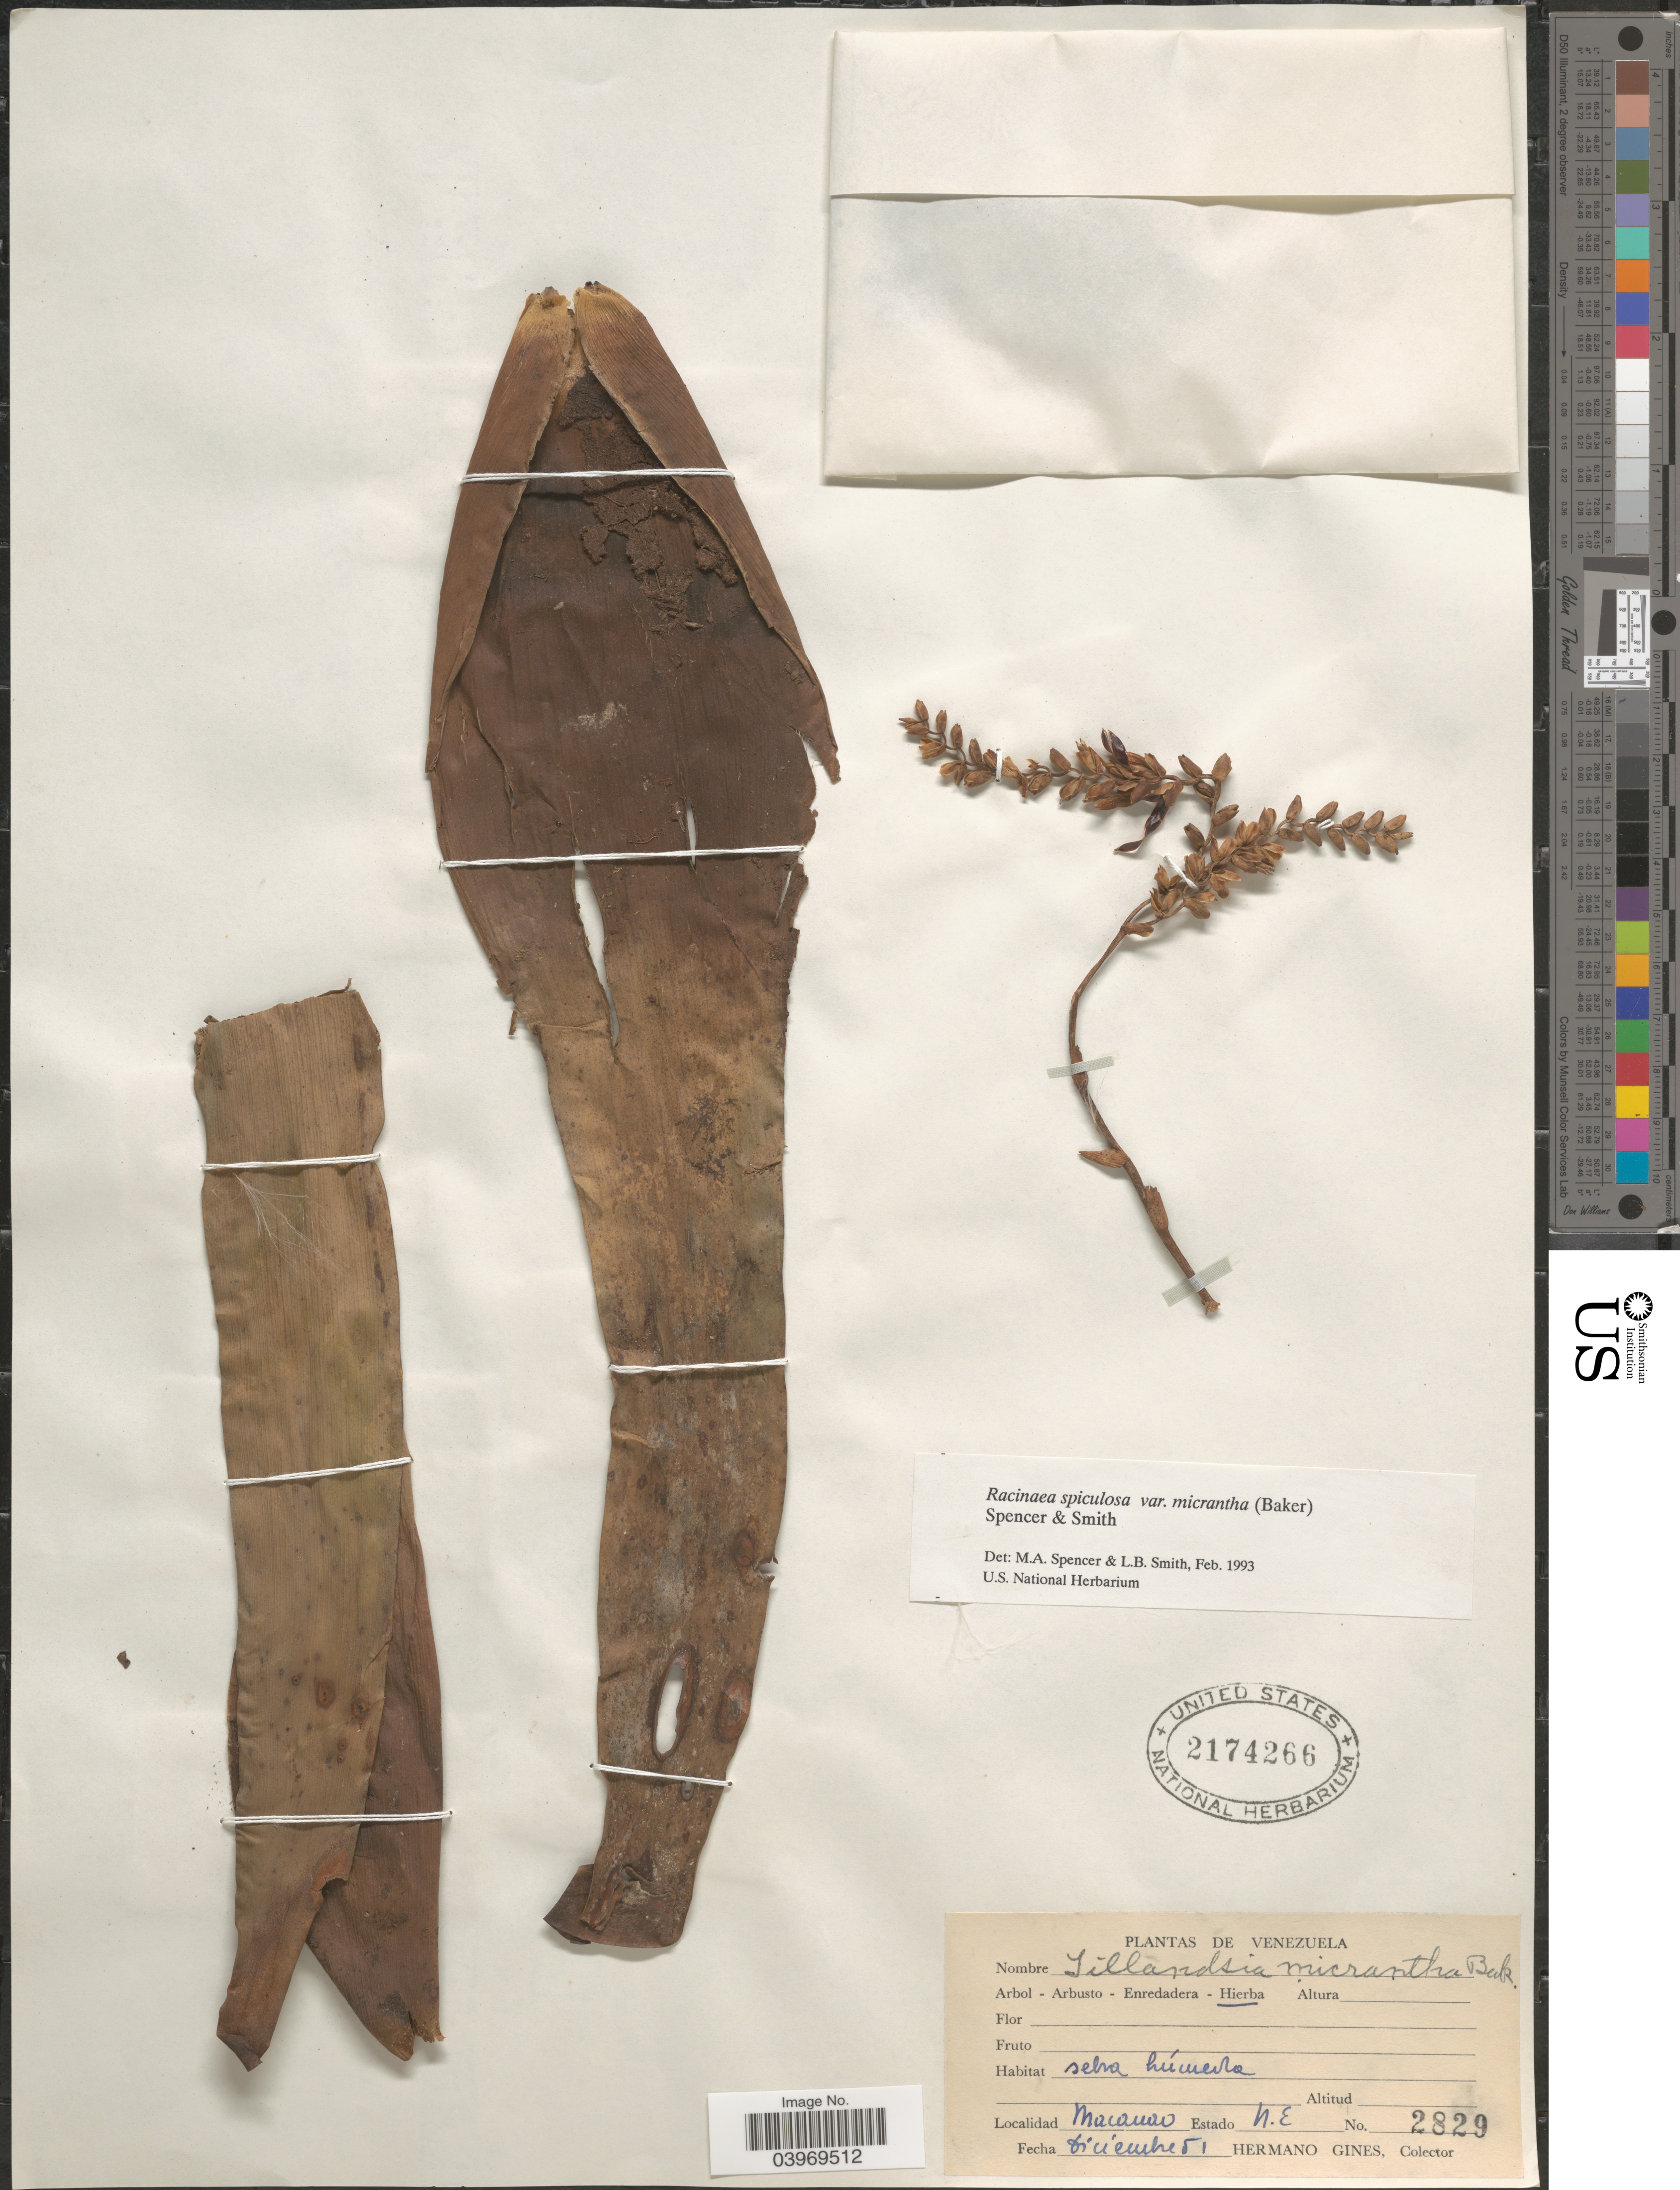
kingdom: Plantae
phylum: Tracheophyta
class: Liliopsida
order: Poales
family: Bromeliaceae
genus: Racinaea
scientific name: Racinaea spiculosa var. micrantha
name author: (Baker) M.A. Spencer & L.B. Sm.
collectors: Bro. Gines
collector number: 2829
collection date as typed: Transcribed d/m/y: /12/51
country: Venezuela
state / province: Nueva Esparta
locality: Macanao.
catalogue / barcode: US 2174266